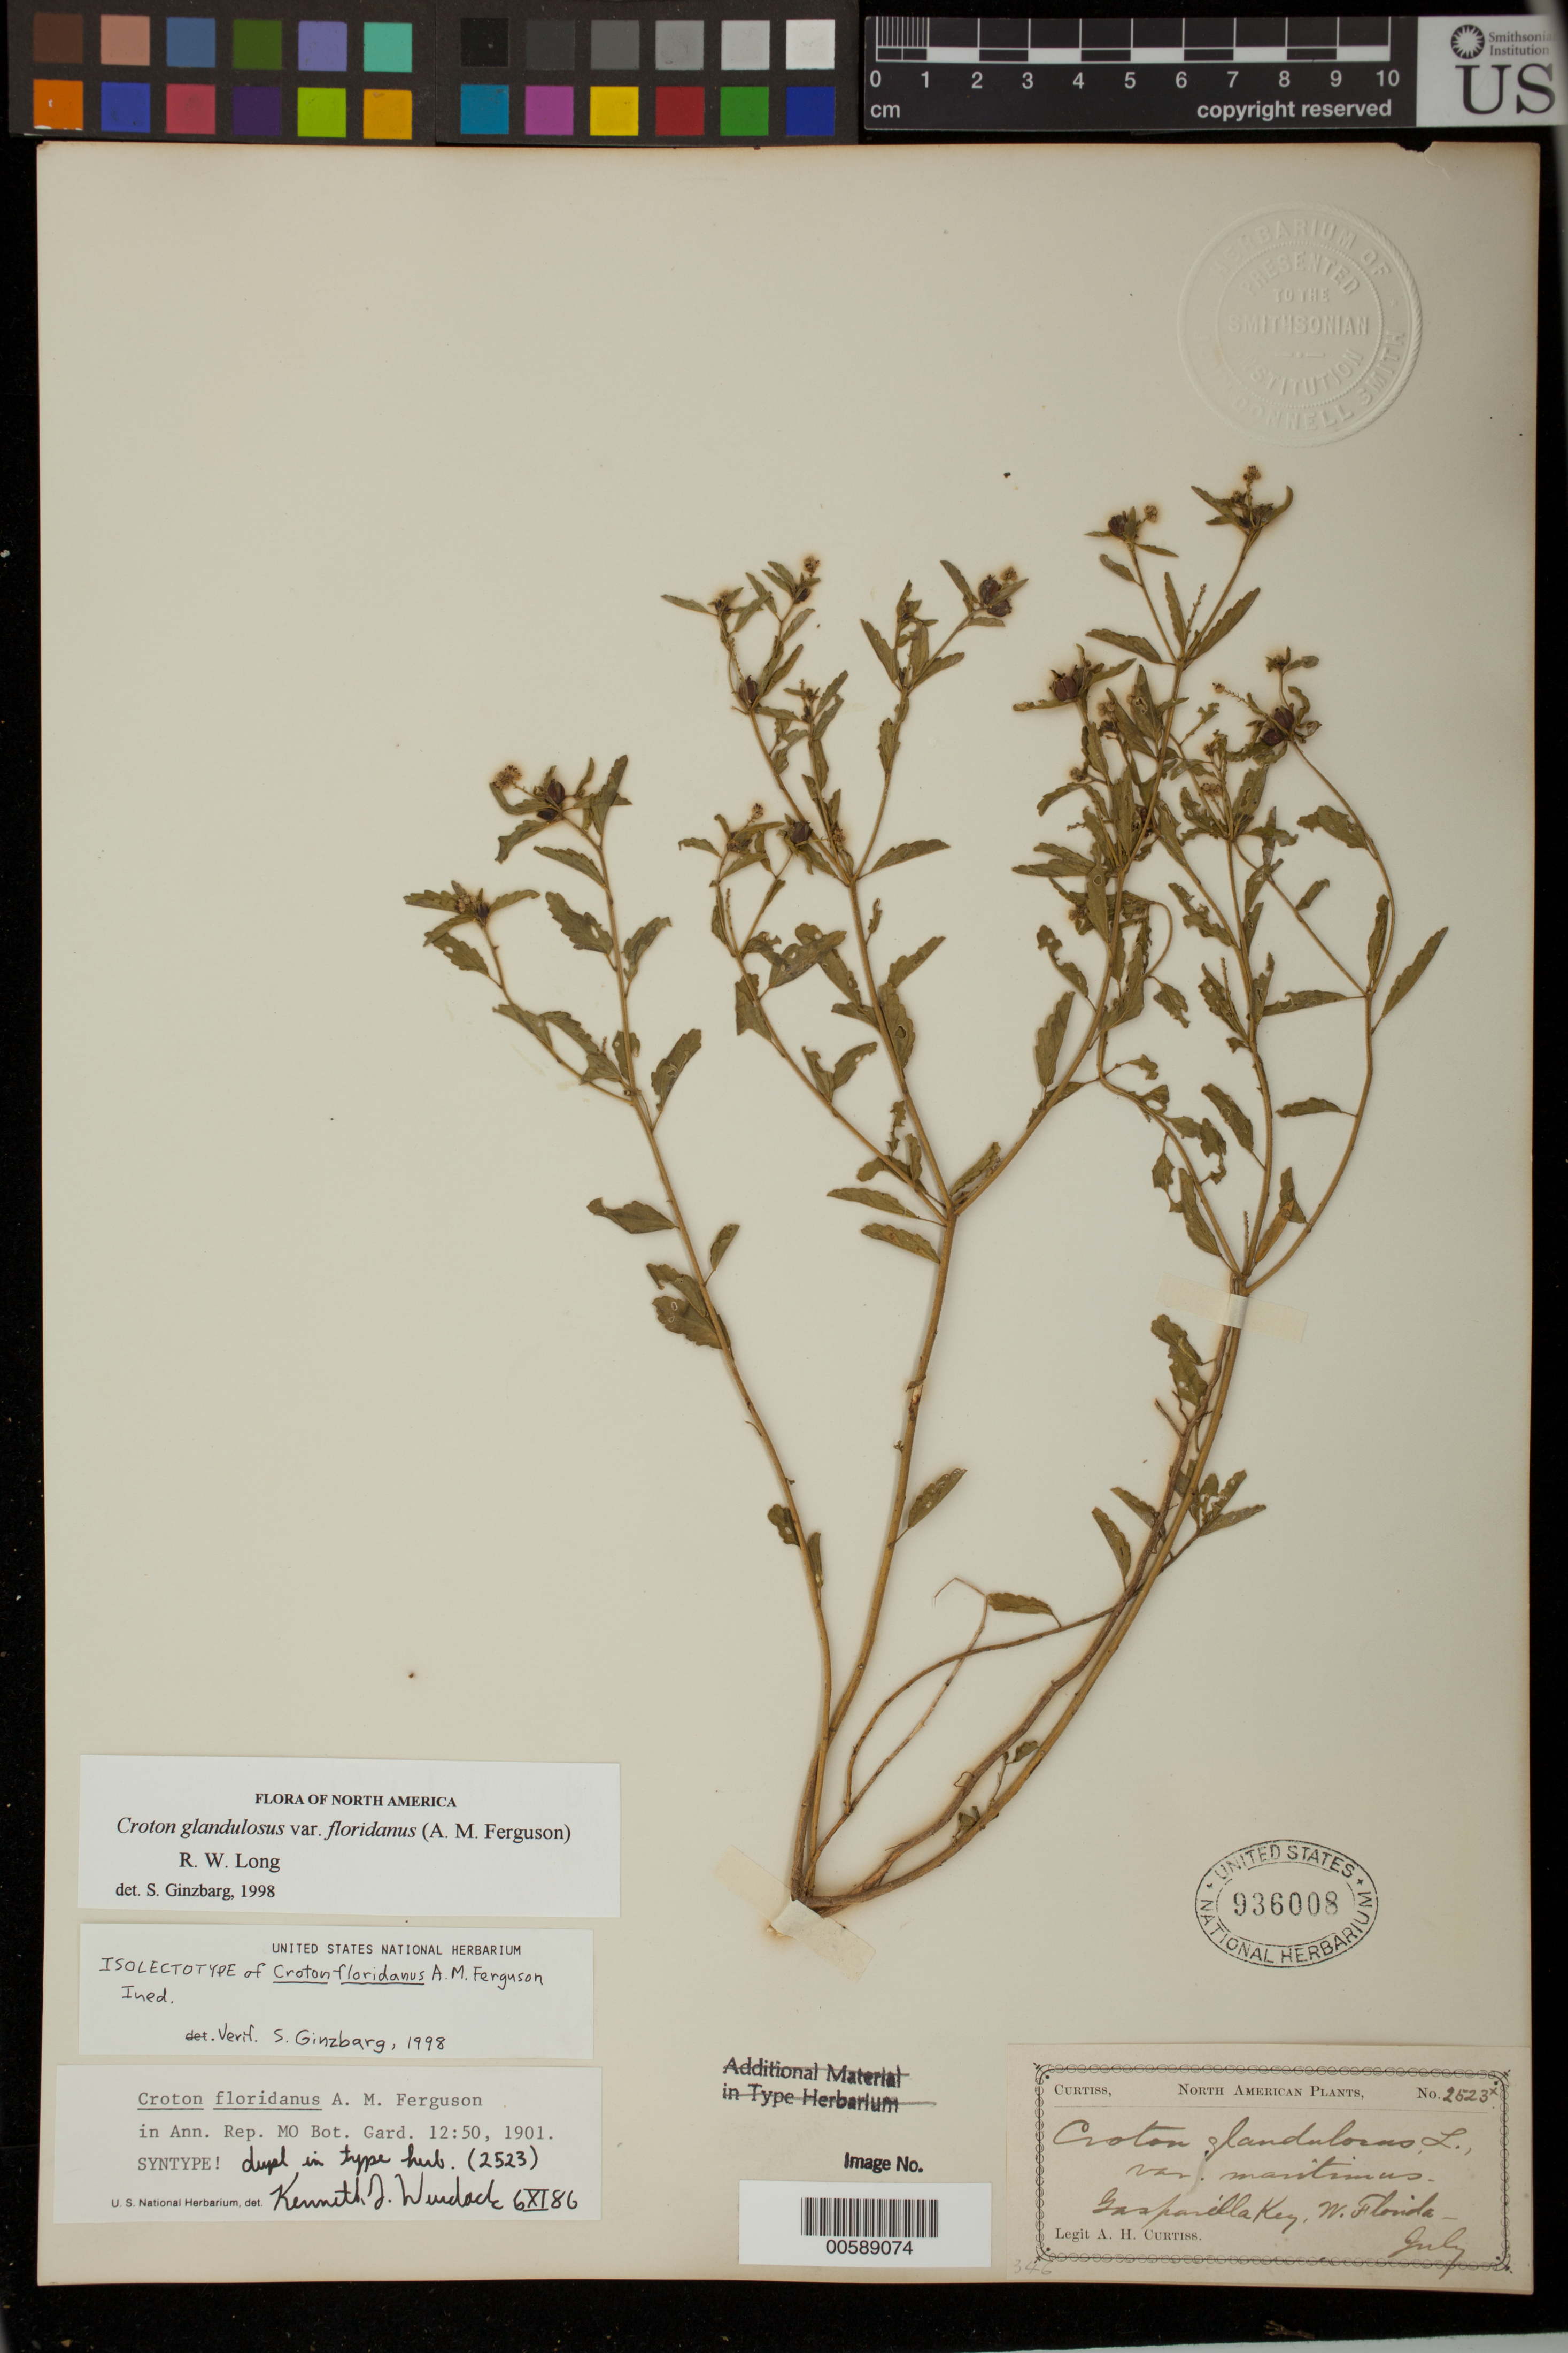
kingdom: Plantae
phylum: Tracheophyta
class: Magnoliopsida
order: Malpighiales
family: Euphorbiaceae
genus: Croton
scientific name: Croton floridanus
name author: A.M. Ferguson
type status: Isosyntype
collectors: A. H. Curtiss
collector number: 2523 *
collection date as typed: Jul 1881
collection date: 1881-07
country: United States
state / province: Florida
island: Gasparilla Key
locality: Gasparilla Key, W. Florida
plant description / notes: Specimen annotated by S. Ginzbarg (1998) as "isolectotype".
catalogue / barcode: US 936008